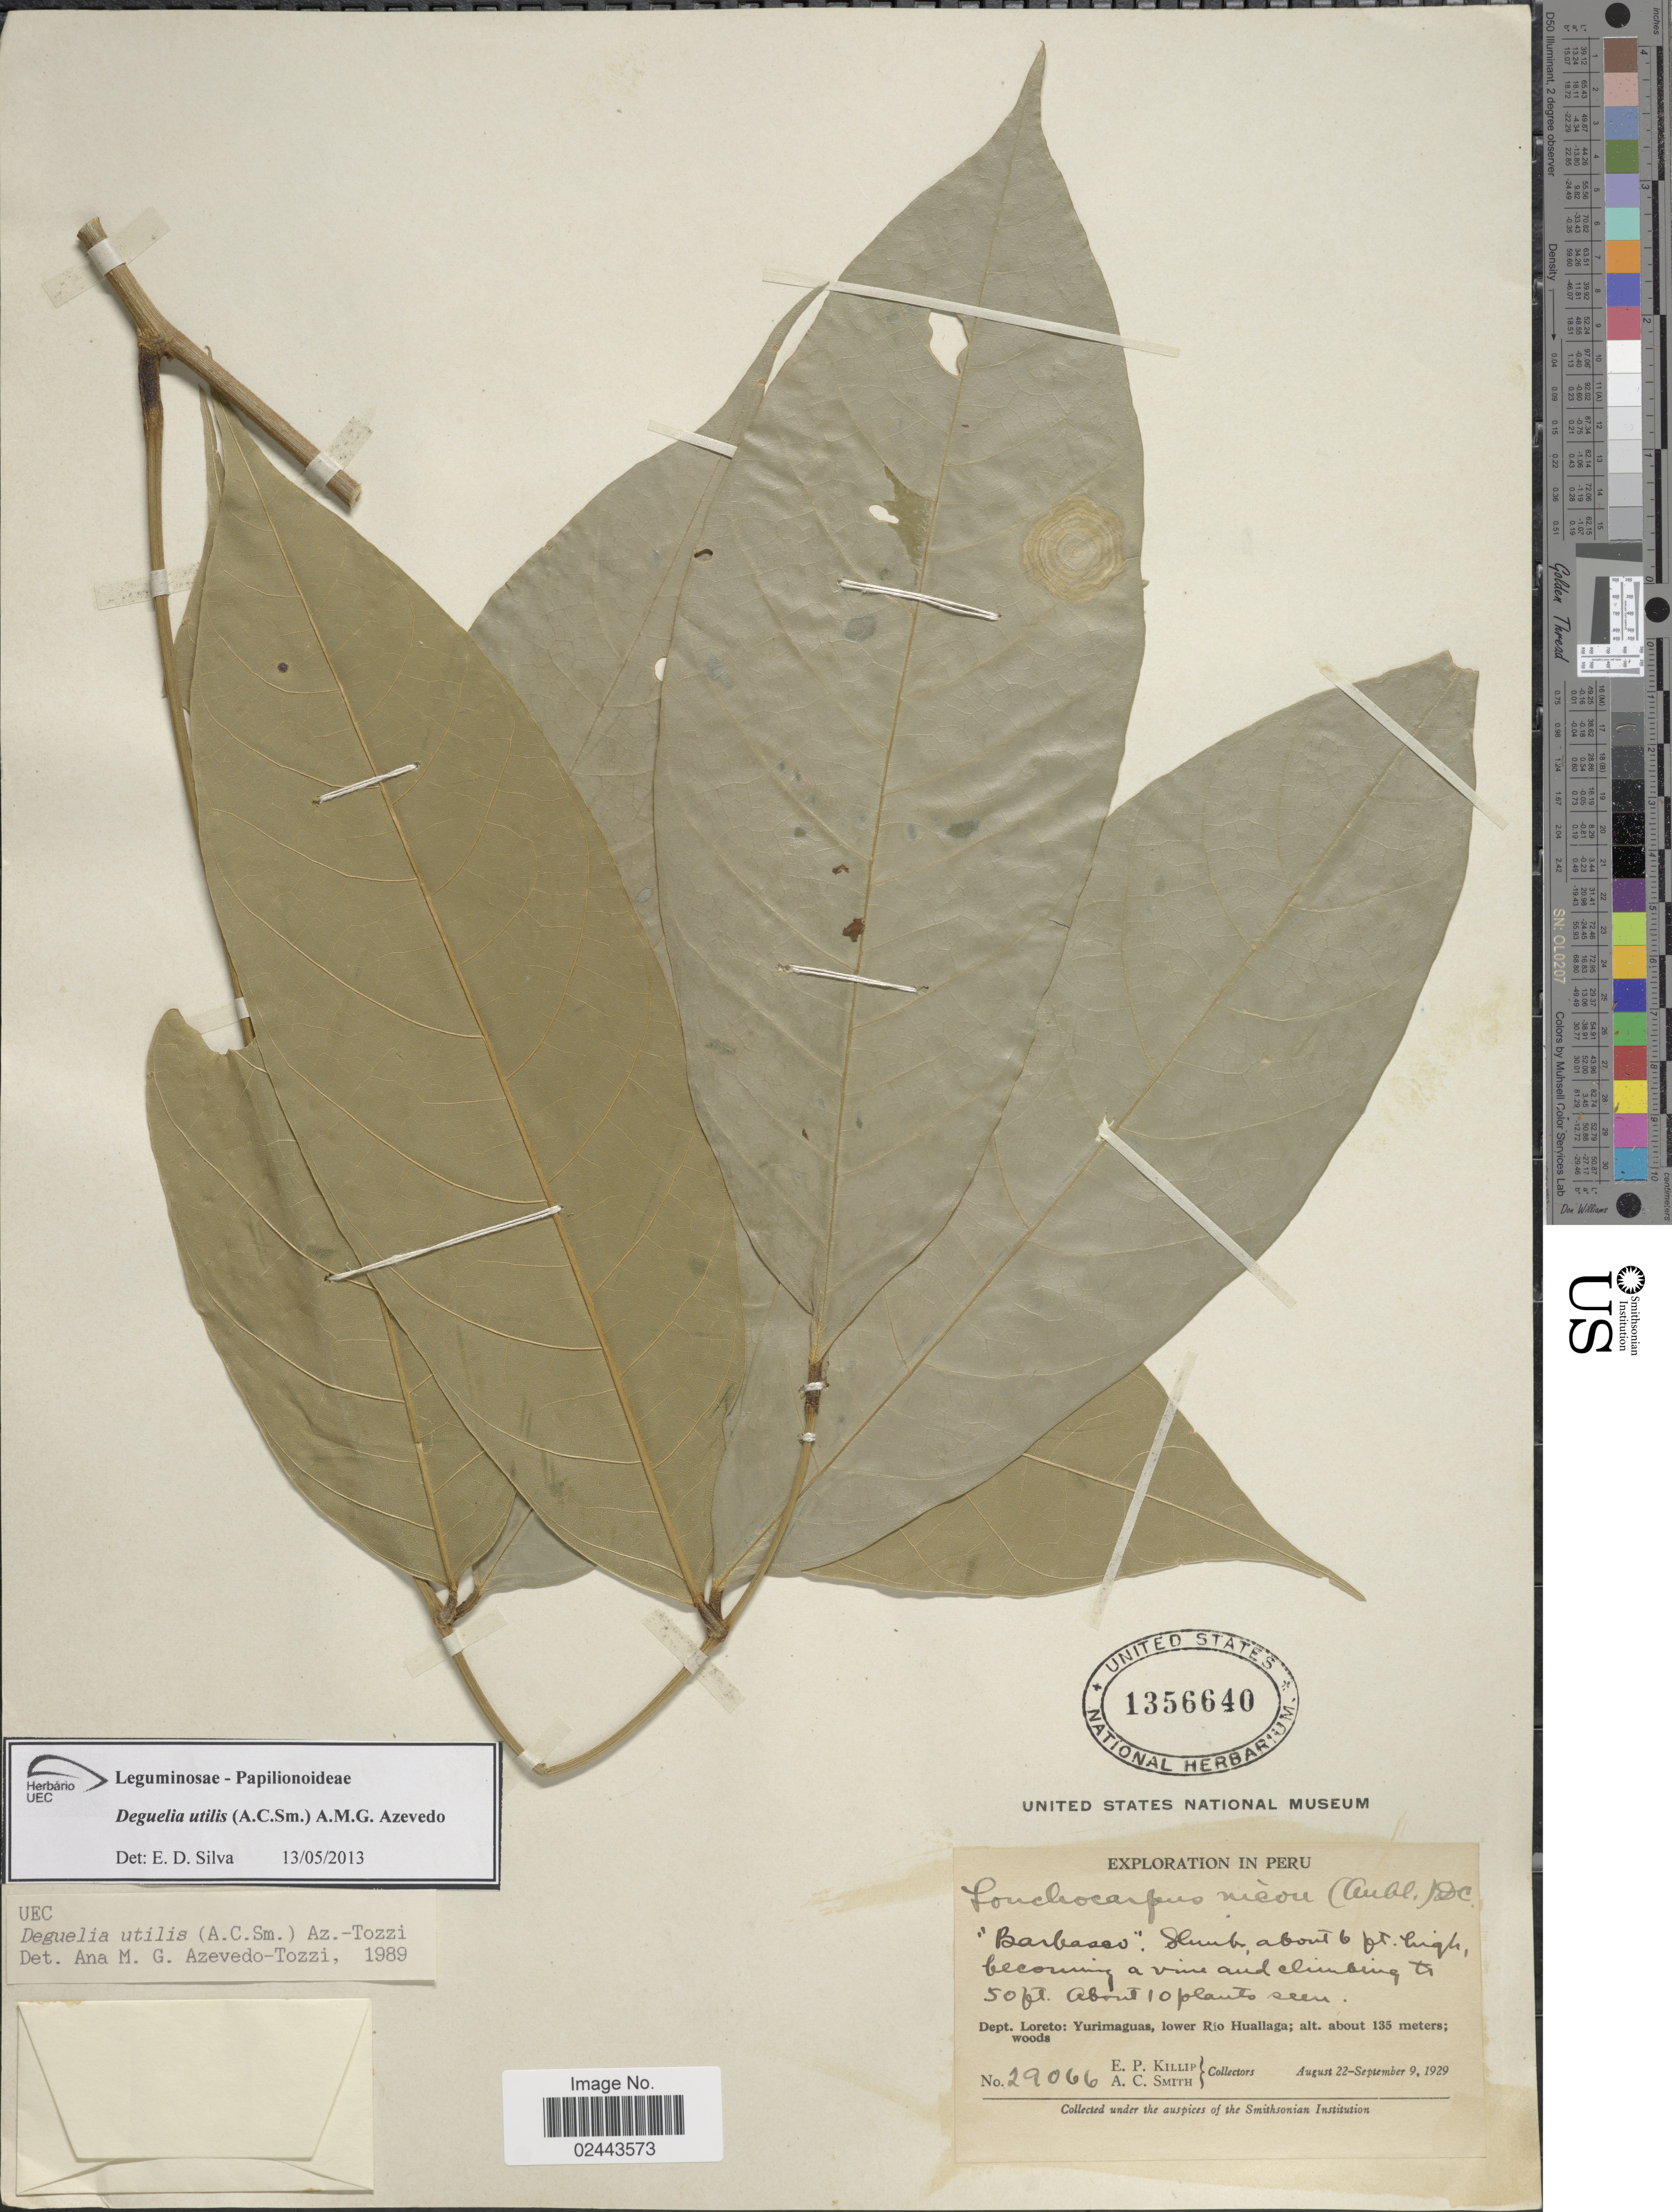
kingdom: Plantae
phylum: Tracheophyta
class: Magnoliopsida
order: Fabales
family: Fabaceae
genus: Deguelia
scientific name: Deguelia utilis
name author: (A.C. Sm.) A.M.G. Azevedo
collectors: E. P. Killip & A. C. Smith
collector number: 29066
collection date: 1929-08-22/1929-09-09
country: Peru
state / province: Loreto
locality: Yurimaguas, lower Rio Huallaga; woods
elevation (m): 135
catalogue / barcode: US 1356640